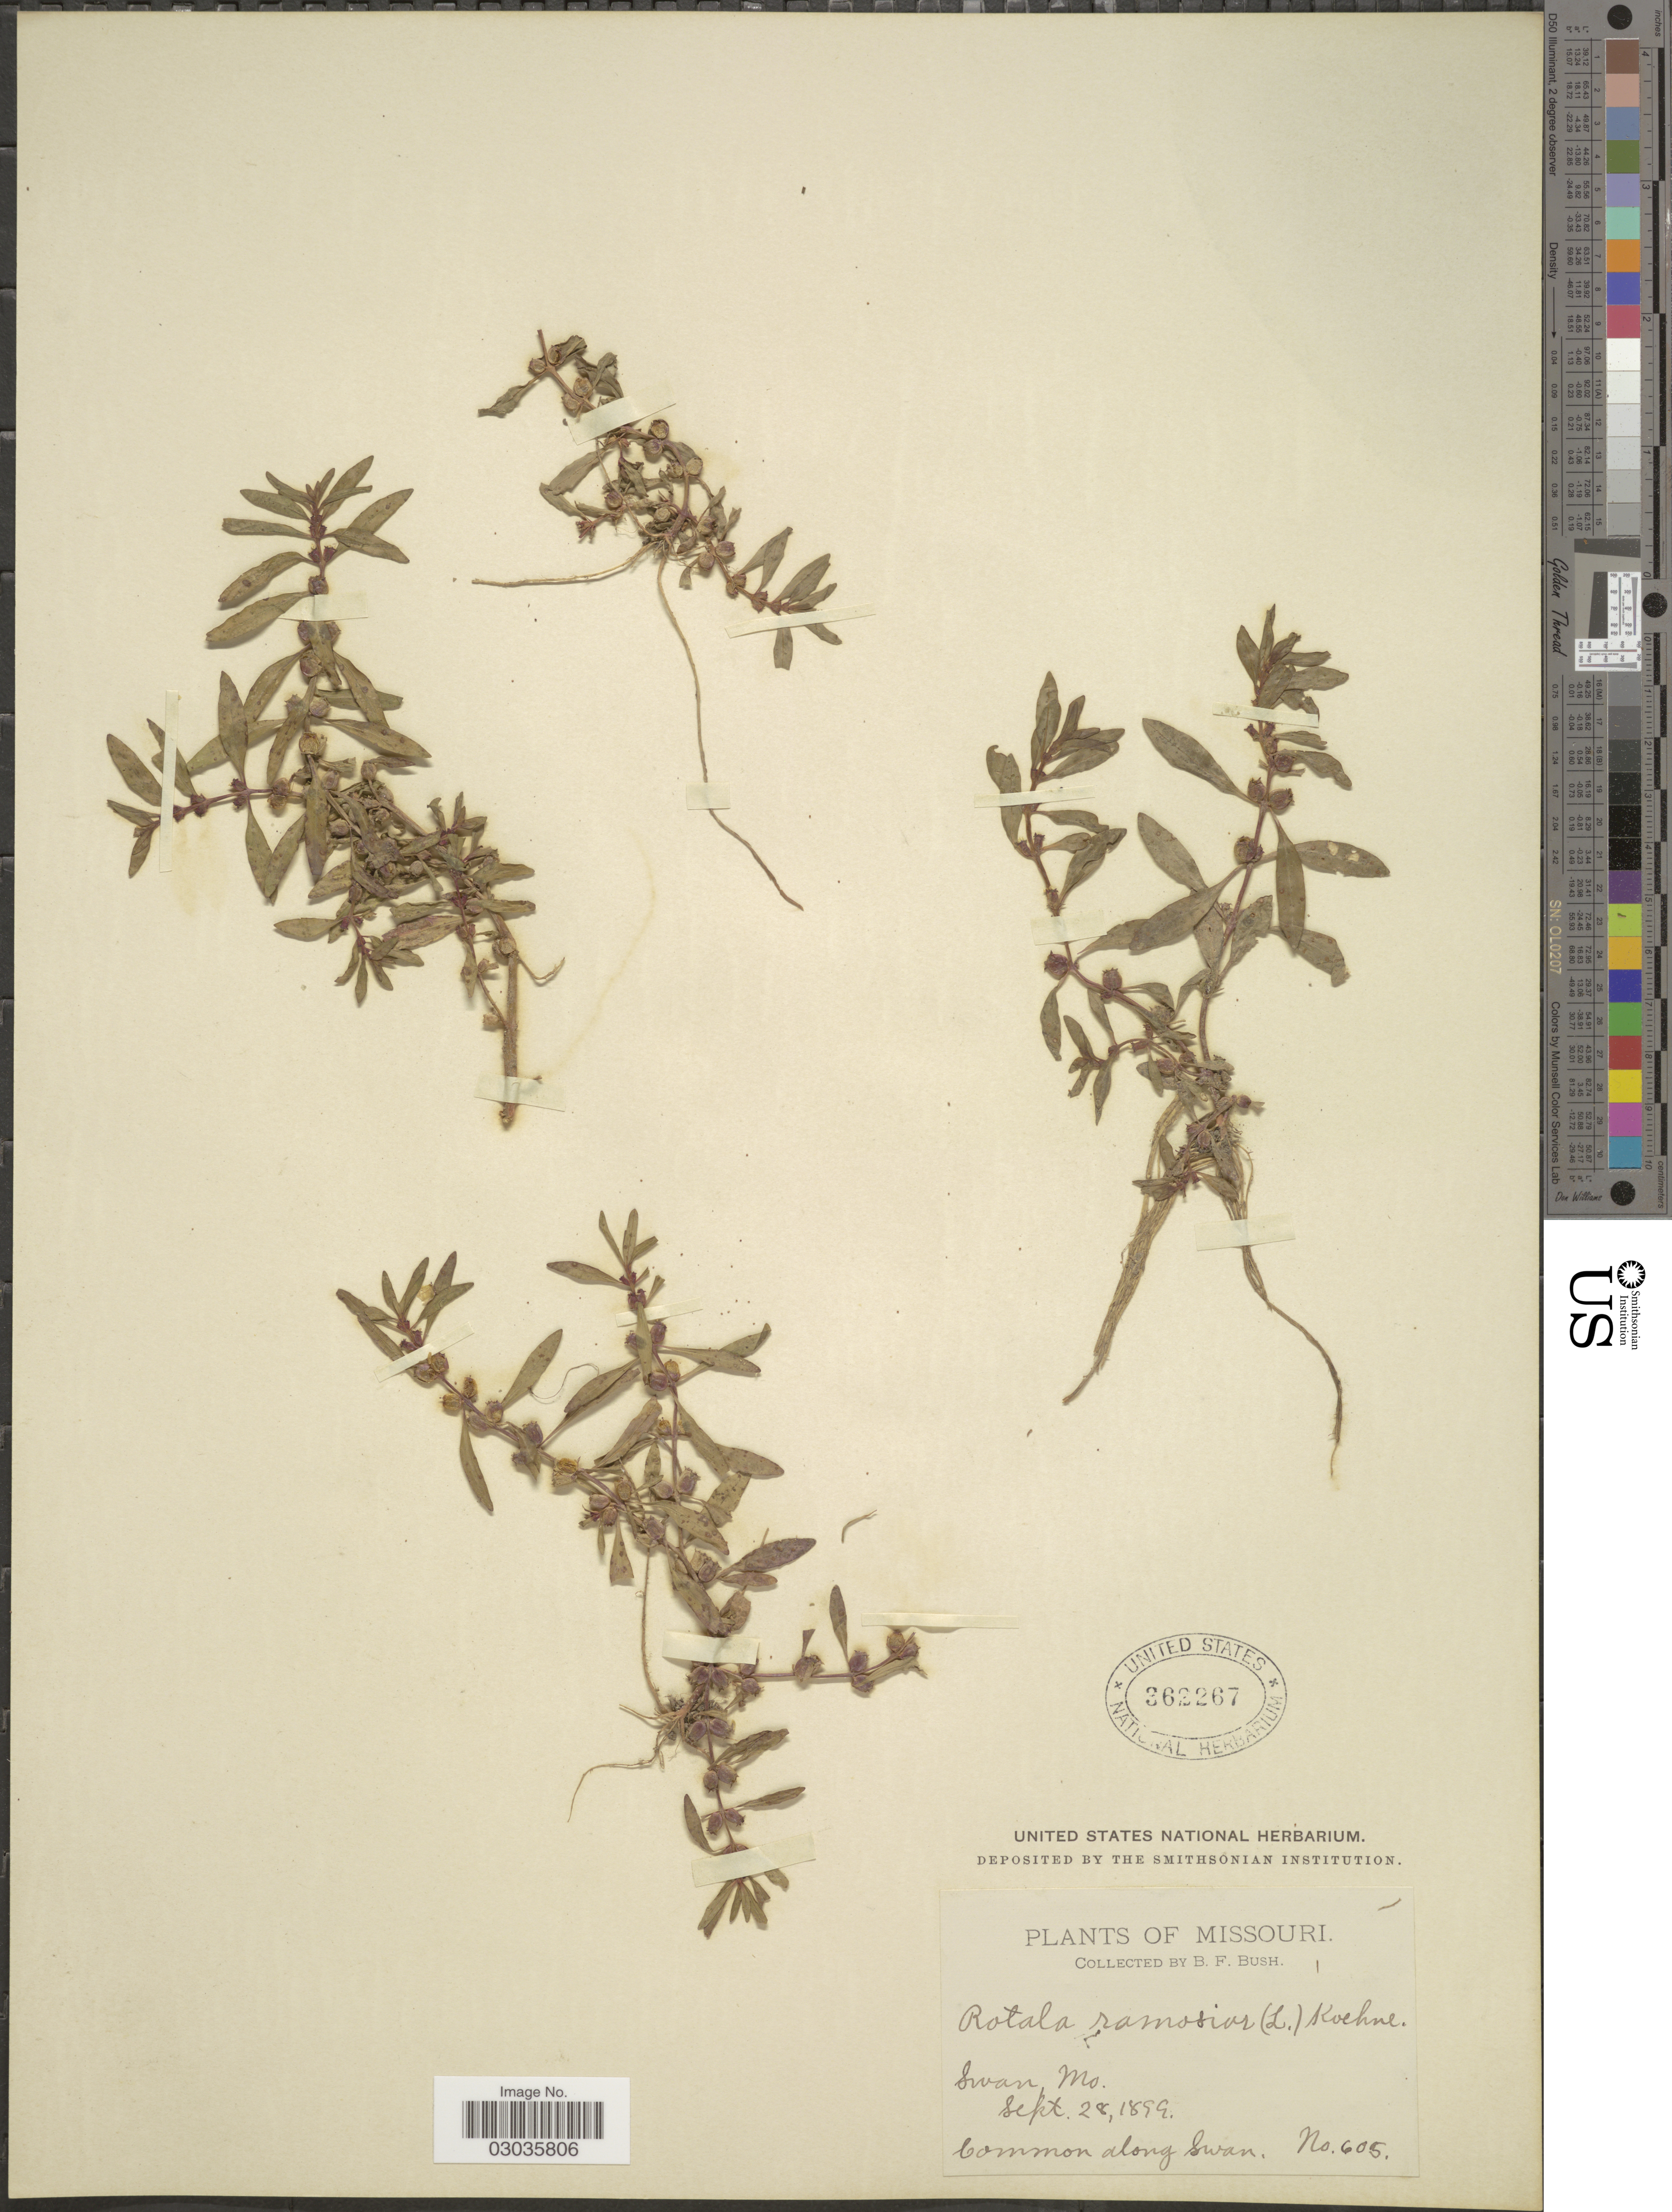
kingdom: Plantae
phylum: Tracheophyta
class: Magnoliopsida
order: Myrtales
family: Lythraceae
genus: Rotala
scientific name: Rotala ramosior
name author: (L.) Koehne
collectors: B. F. Bush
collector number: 605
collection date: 1899-09-28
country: United States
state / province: Missouri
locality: Swan. Common along Swan.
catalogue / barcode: US 362267